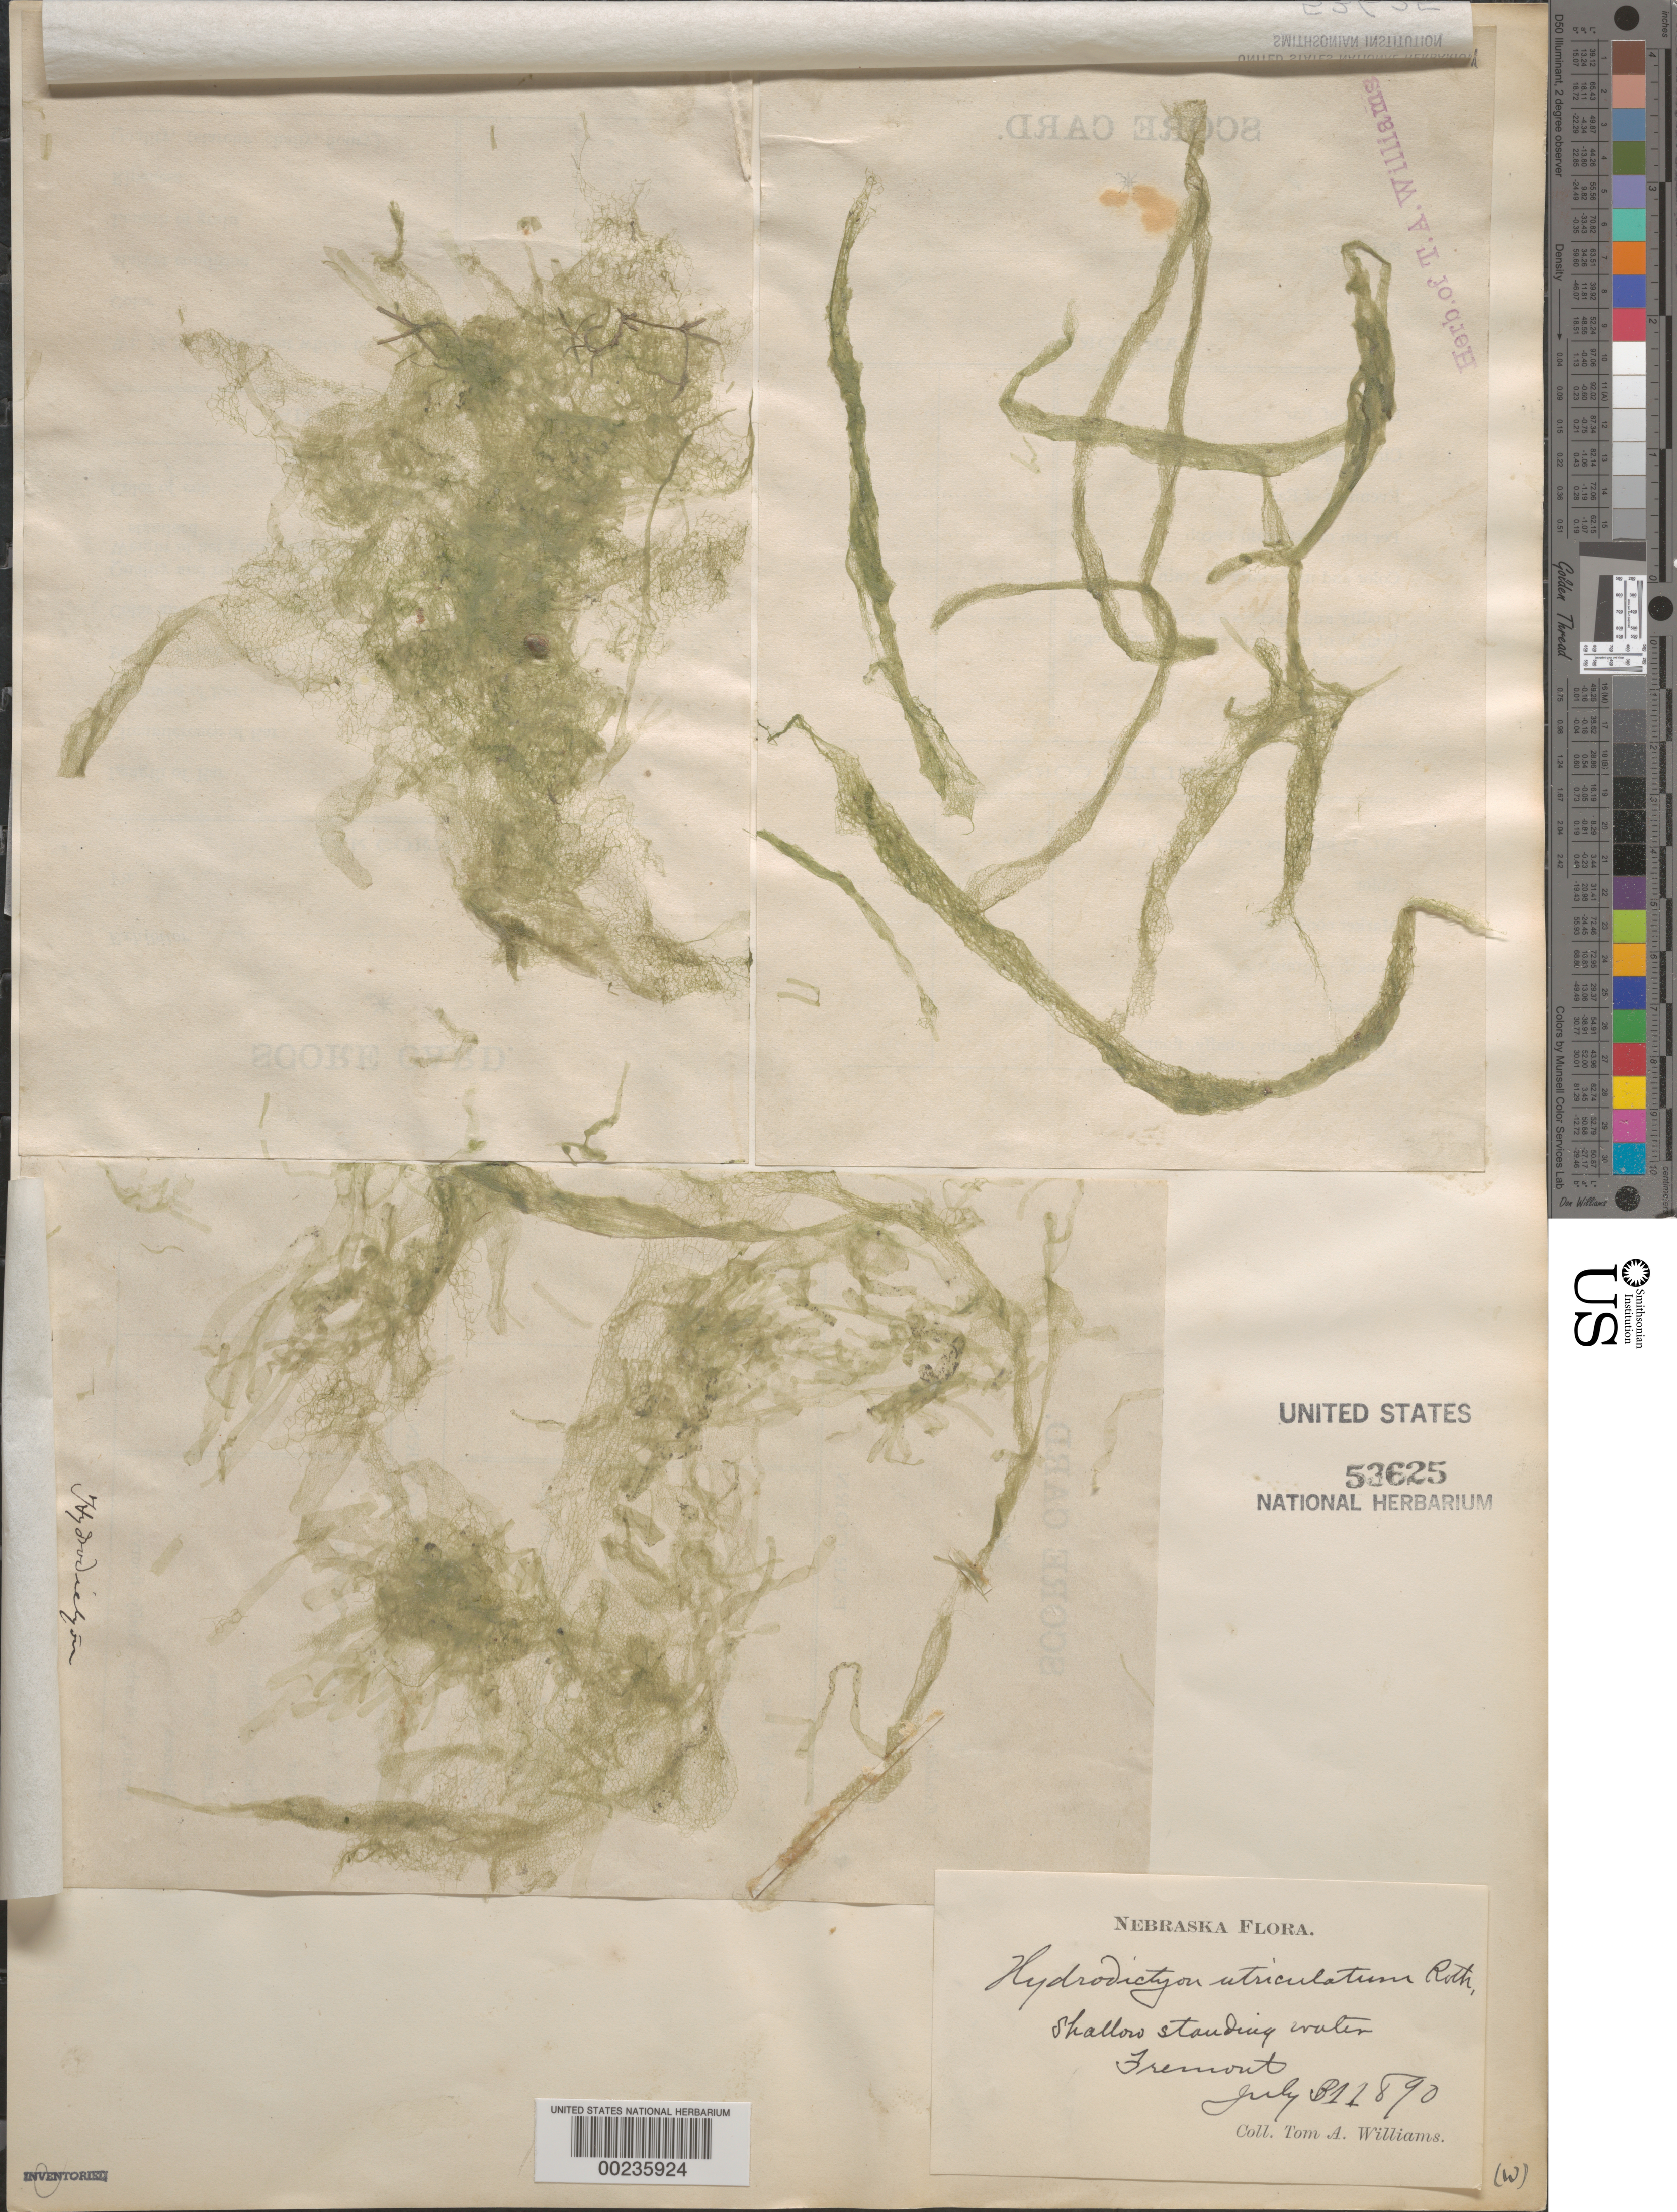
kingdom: Plantae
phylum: Chlorophyta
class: Chlorophyceae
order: Sphaeropleales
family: Hydrodictyaceae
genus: Hydrodictyon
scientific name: Hydrodictyon reticulatum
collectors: T. A. Williams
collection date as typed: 31 Jul 1890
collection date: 1890-07-31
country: United States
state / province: Nebraska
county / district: Dodge County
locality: Fremont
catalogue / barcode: US 53625